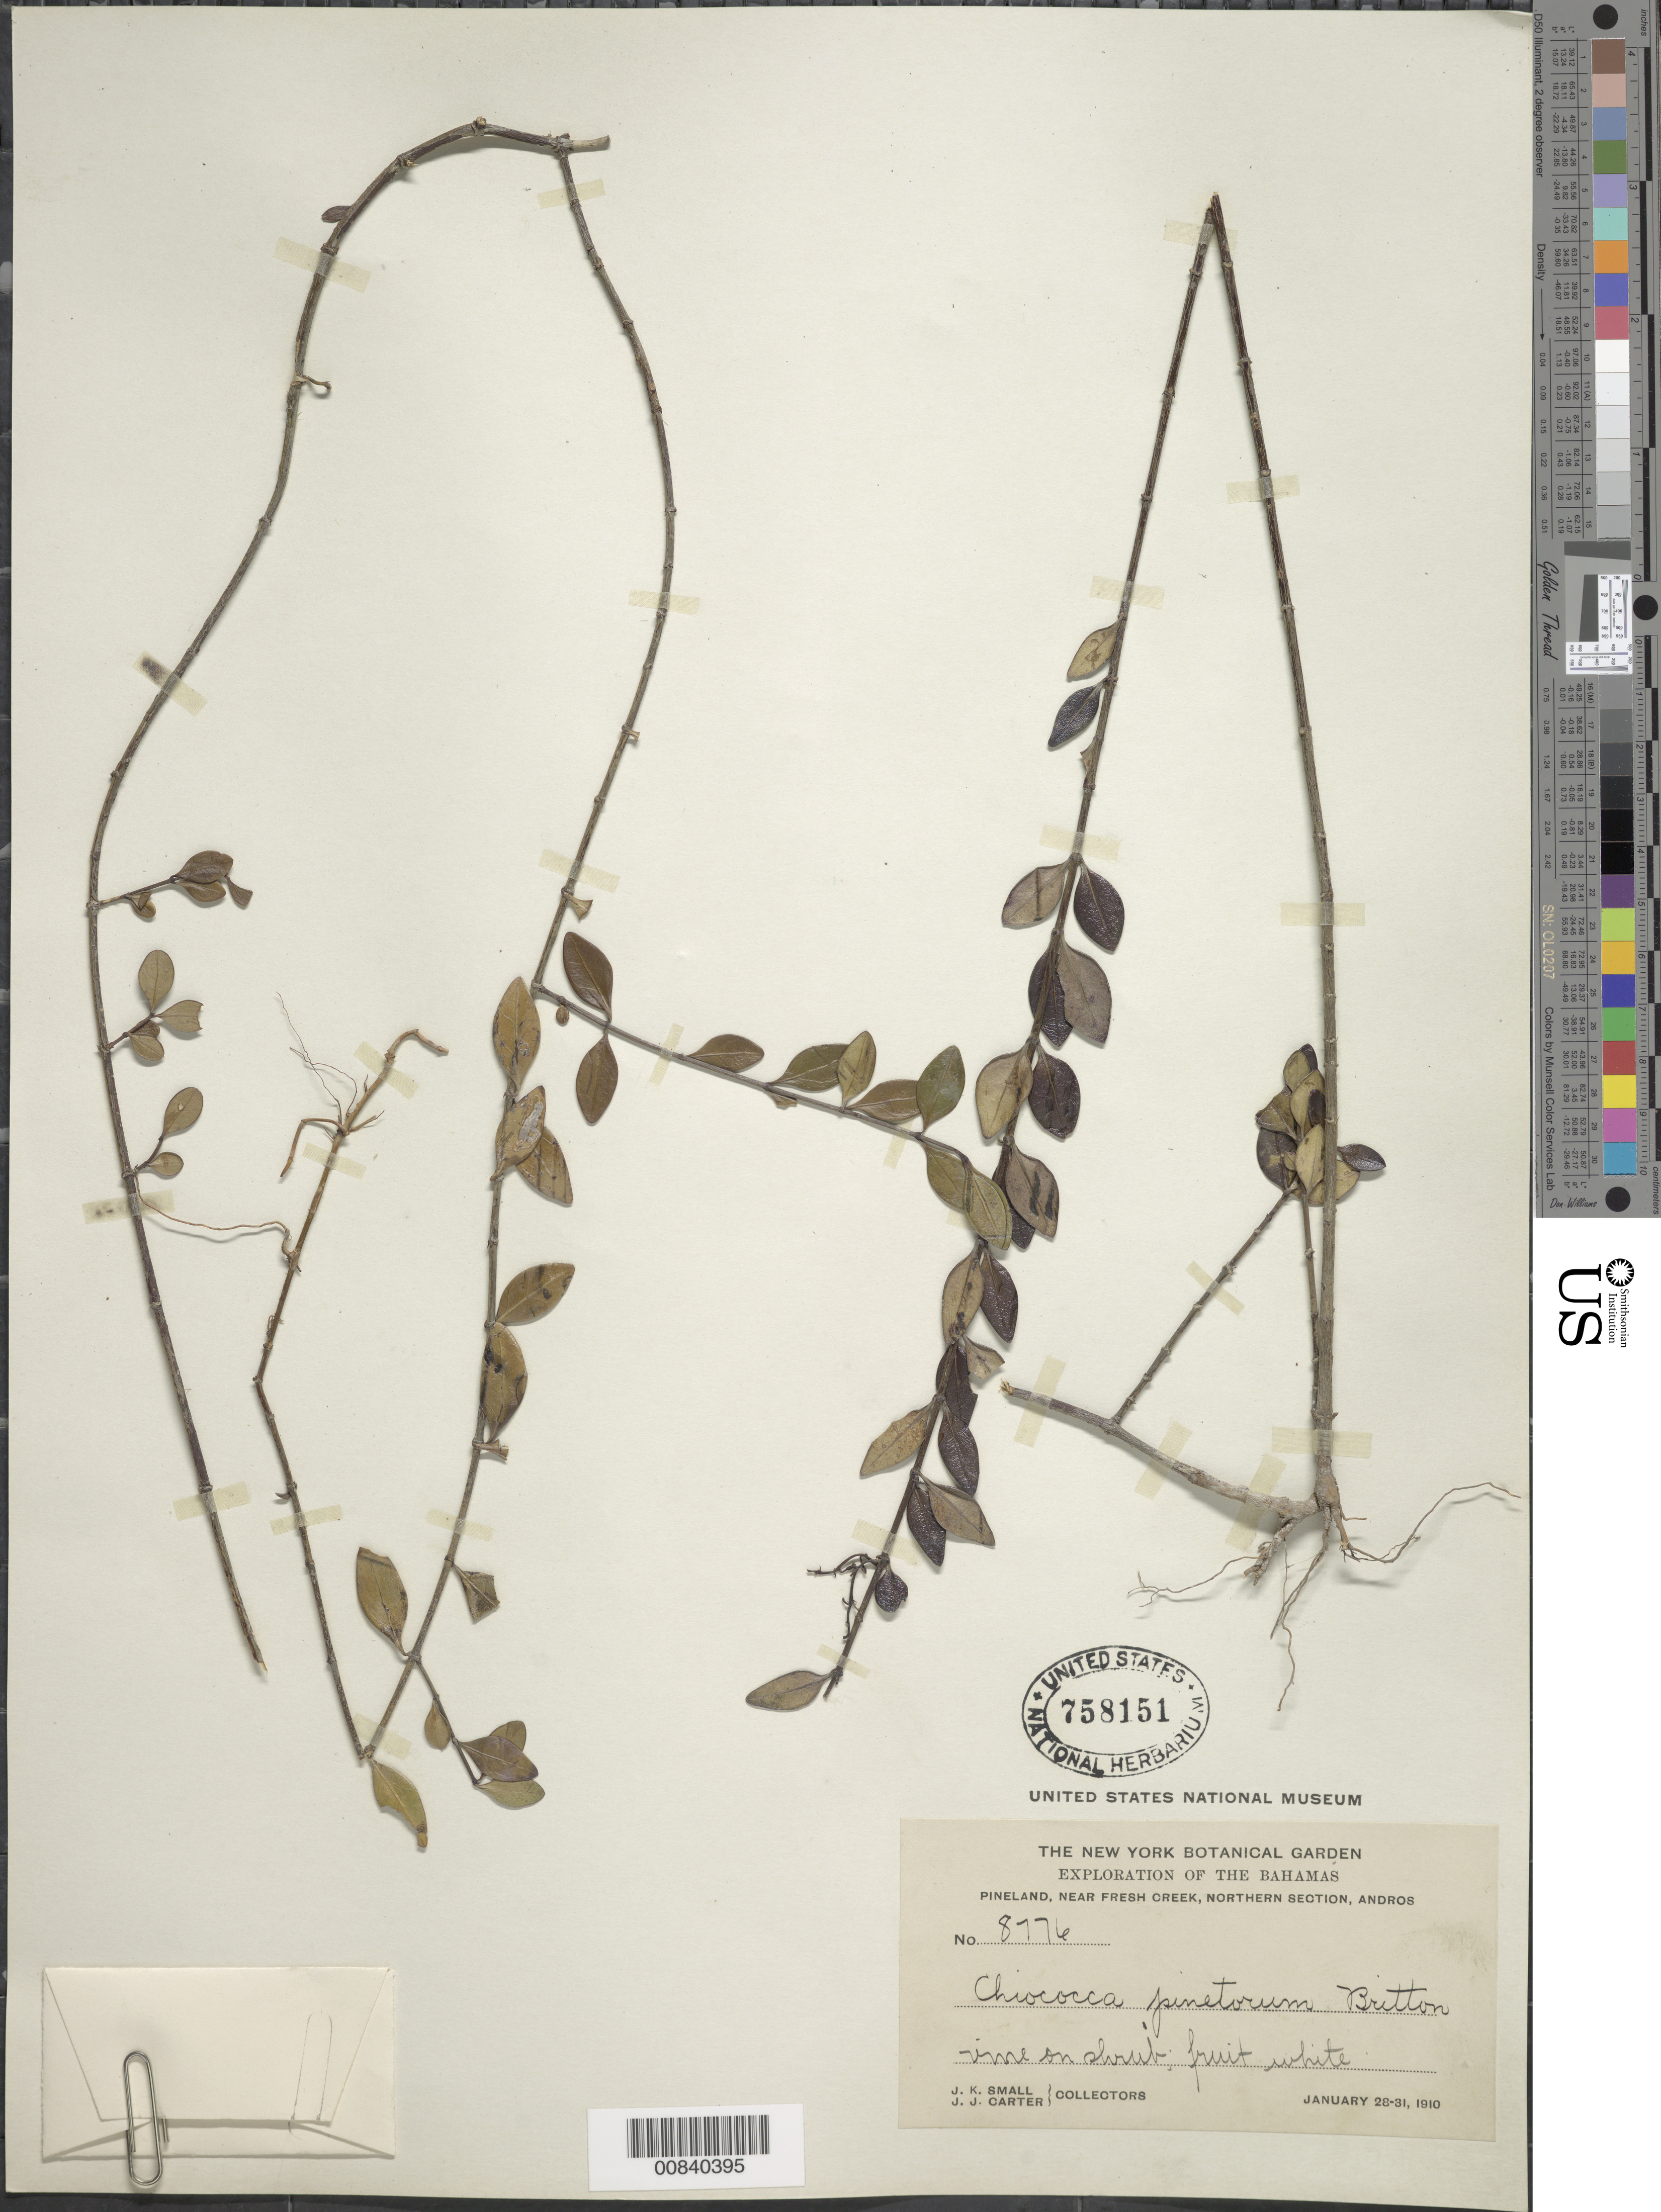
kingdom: Plantae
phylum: Tracheophyta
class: Magnoliopsida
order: Gentianales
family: Rubiaceae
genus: Chiococca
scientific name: Chiococca alba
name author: (L.) Hitchc.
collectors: J. K. Small & J. J. Carter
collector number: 8776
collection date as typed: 28 Jan 1910 to 31 Jan 1910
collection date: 1910-01-28/1910-01-31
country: Bahamas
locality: Near Fresh Creek, Northern Section, Andros Is.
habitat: Pineland, on shrub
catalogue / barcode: US 758151